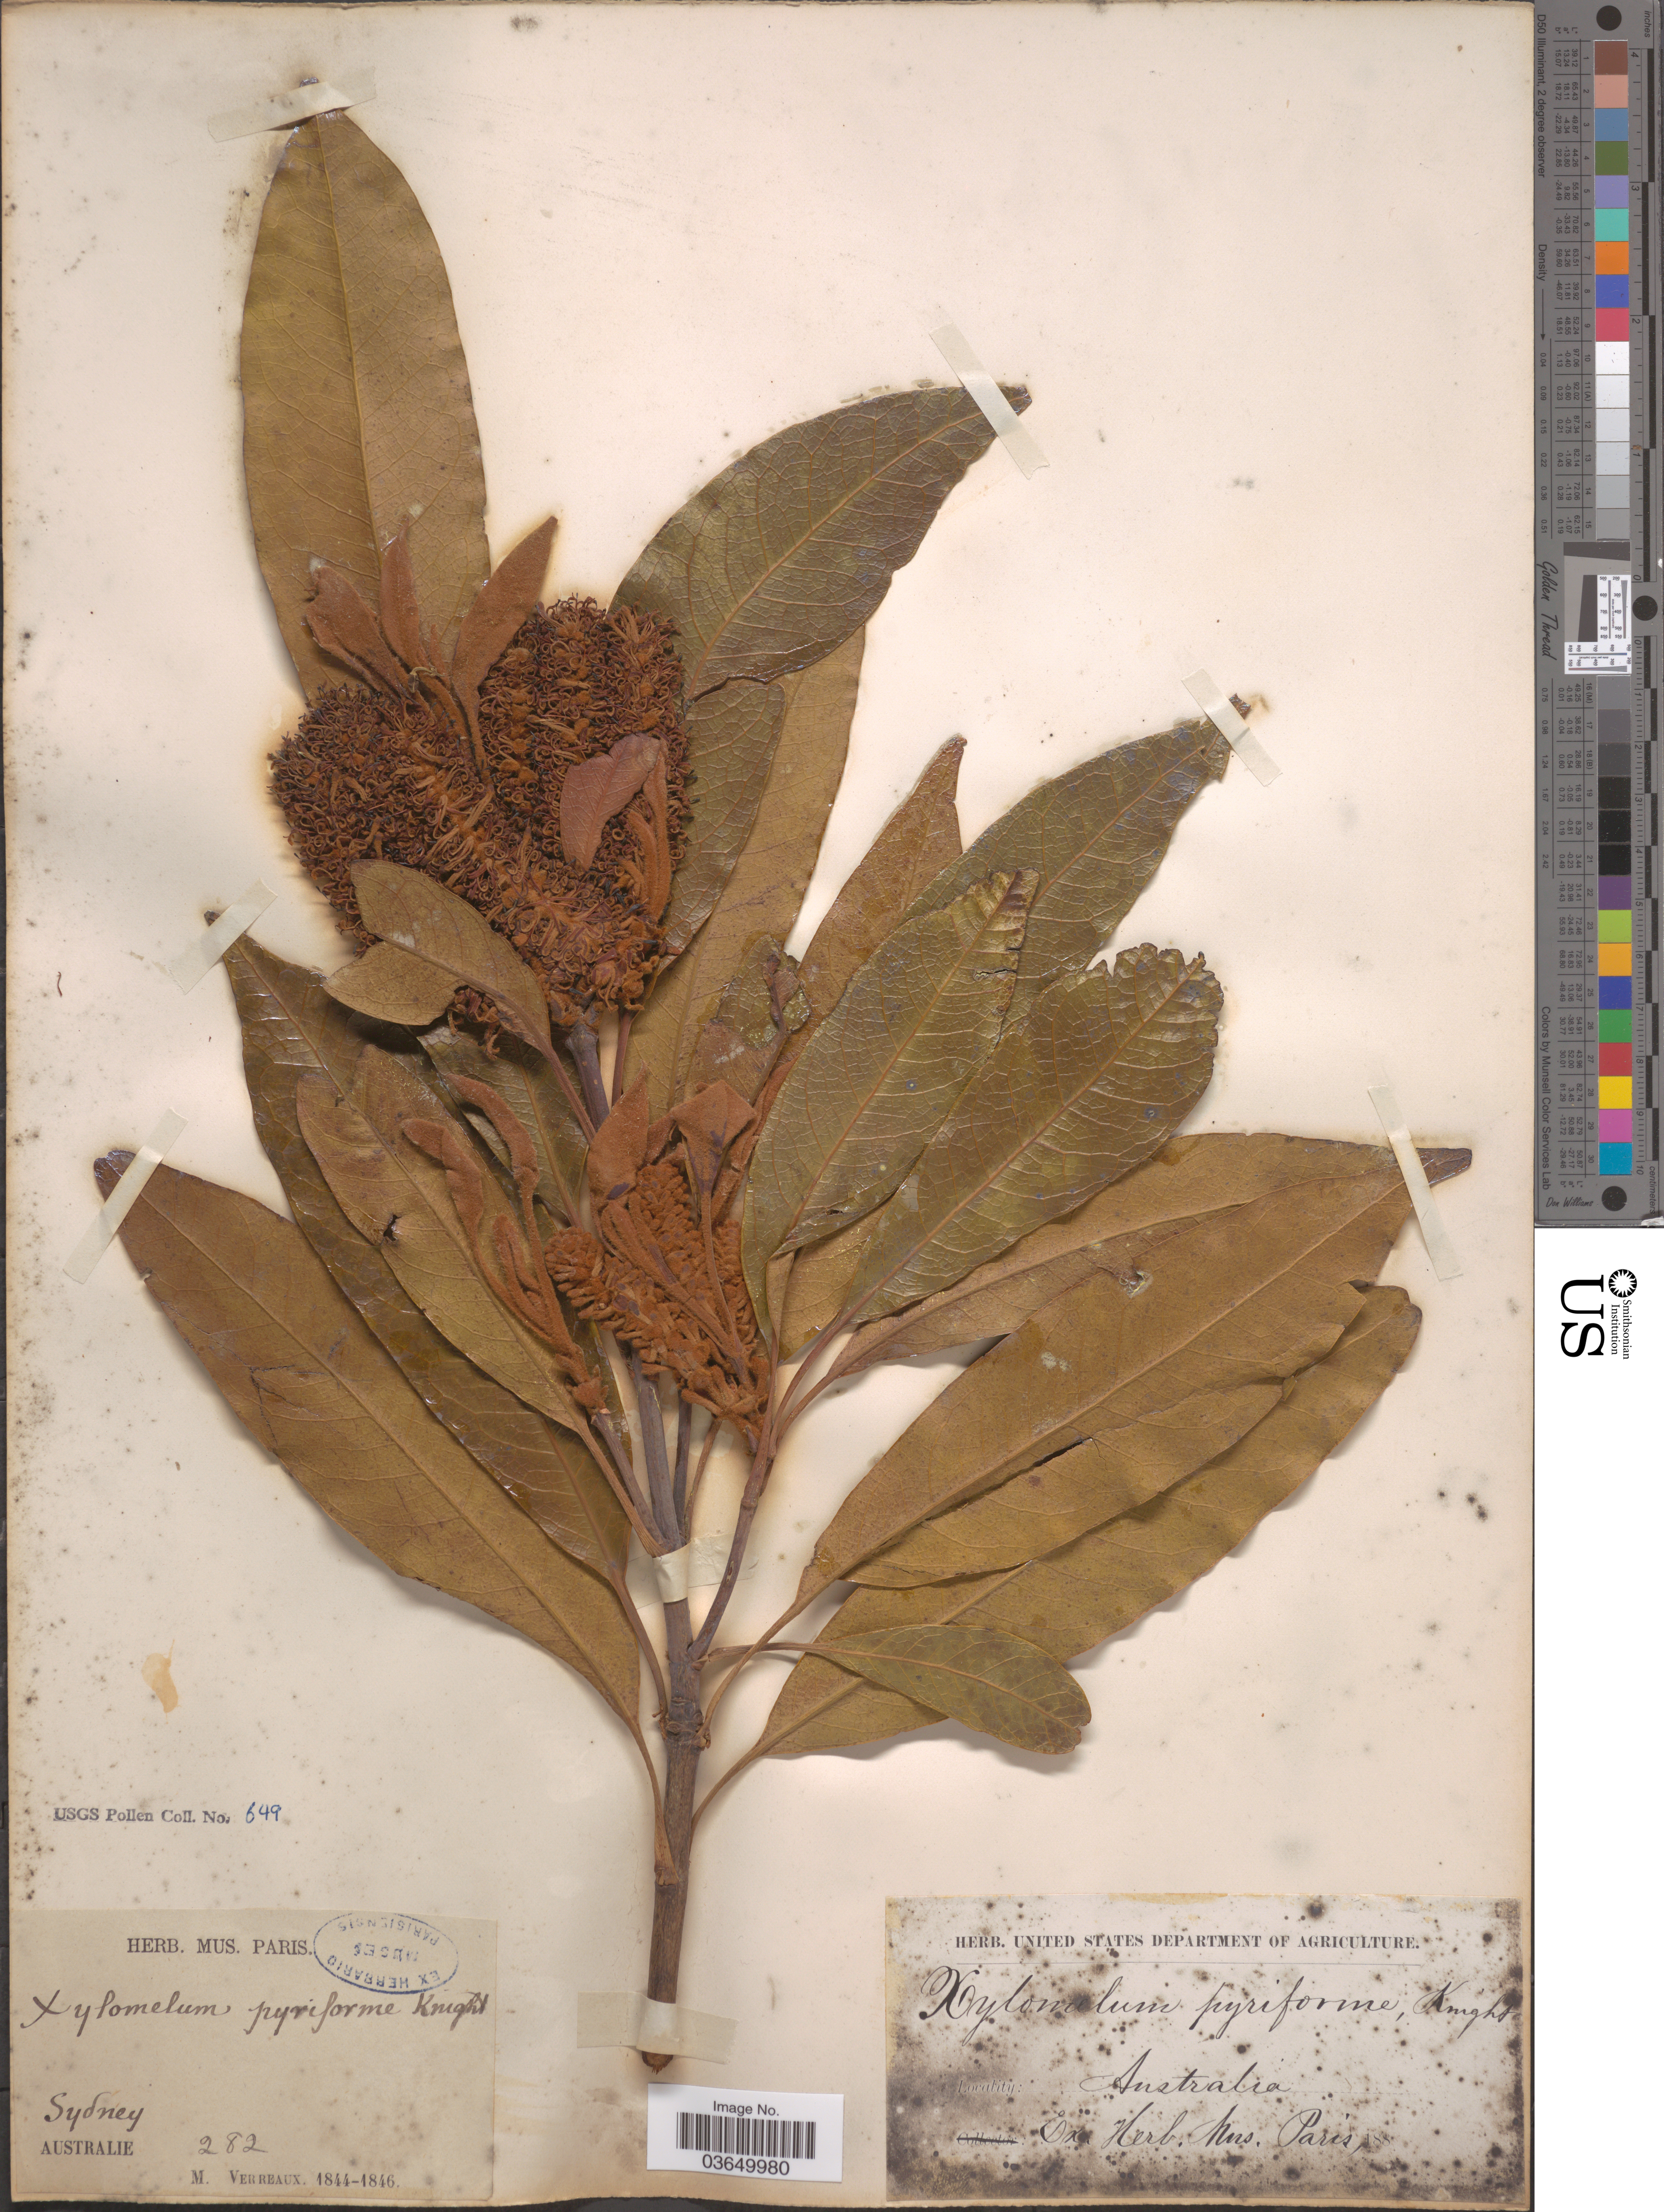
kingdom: Plantae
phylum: Tracheophyta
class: Magnoliopsida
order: Proteales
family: Proteaceae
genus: Xylomelum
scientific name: Xylomelum sp.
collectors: M. Verreaux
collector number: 282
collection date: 1844/1846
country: Australia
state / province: New South Wales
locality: Sydney.